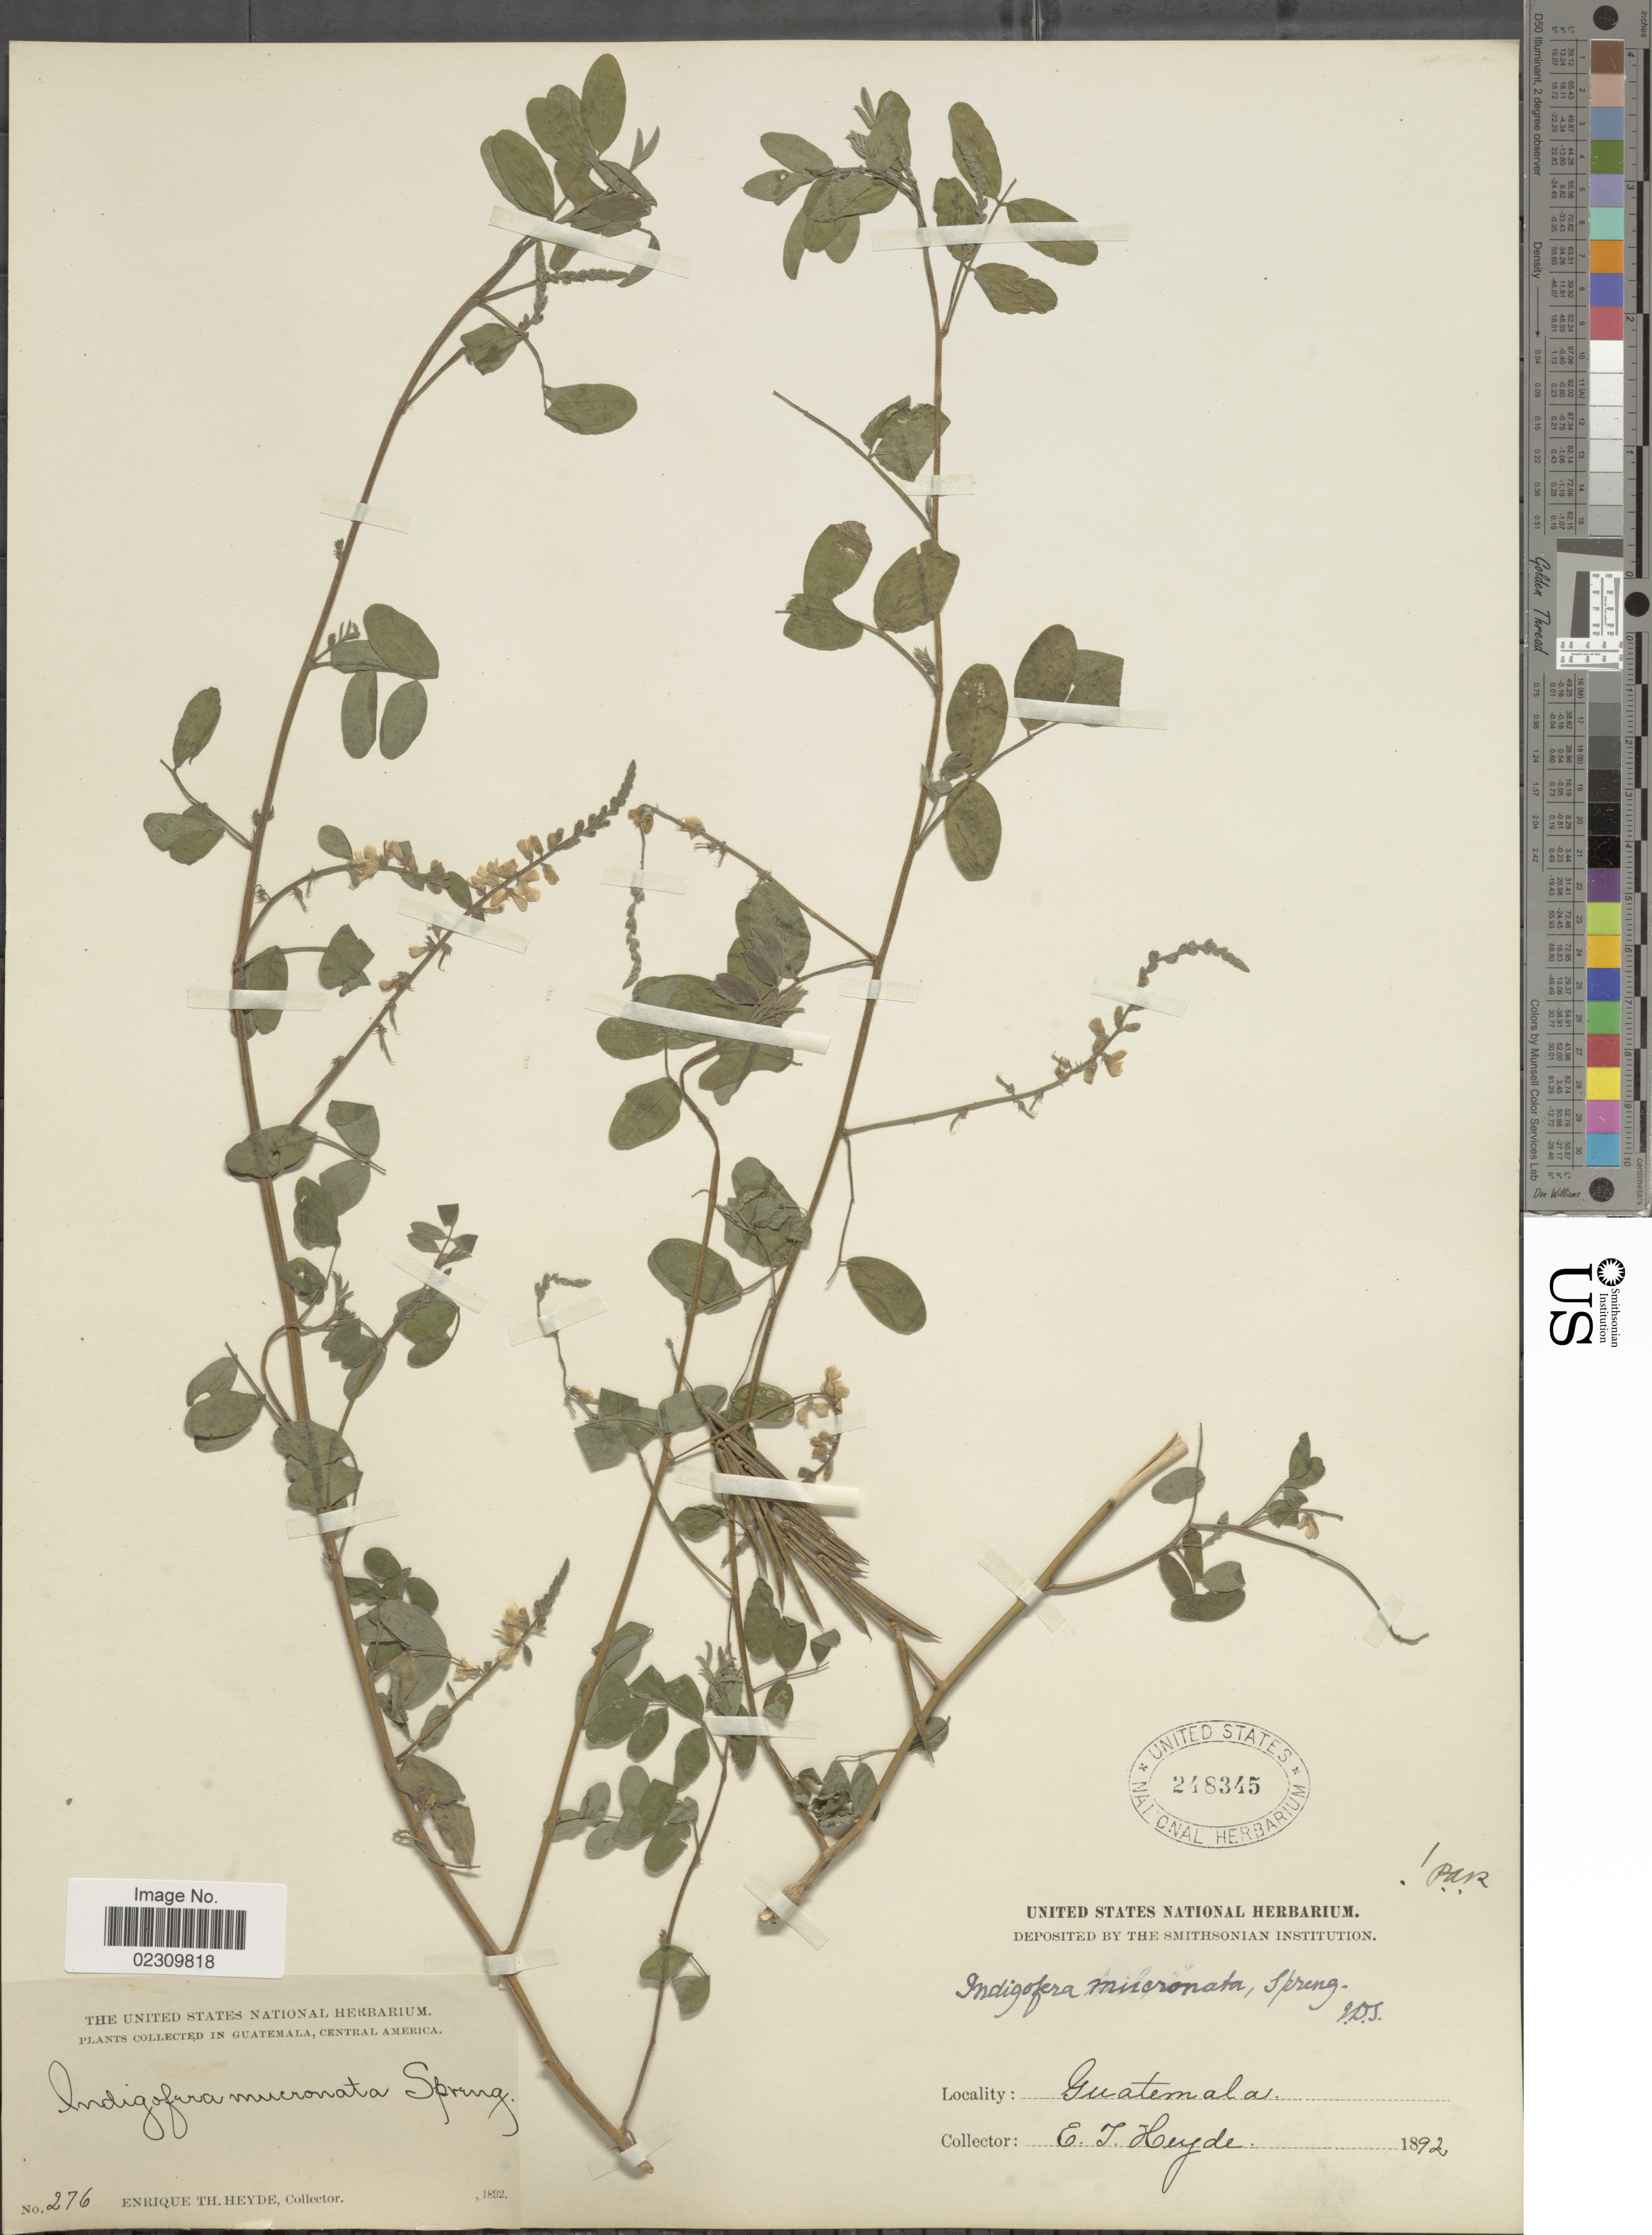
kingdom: Plantae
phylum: Tracheophyta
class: Magnoliopsida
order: Fabales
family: Fabaceae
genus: Indigofera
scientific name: Indigofera mucronata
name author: Lam.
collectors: E. T. Heyde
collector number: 276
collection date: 1892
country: Guatemala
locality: Central America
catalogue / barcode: US 248345